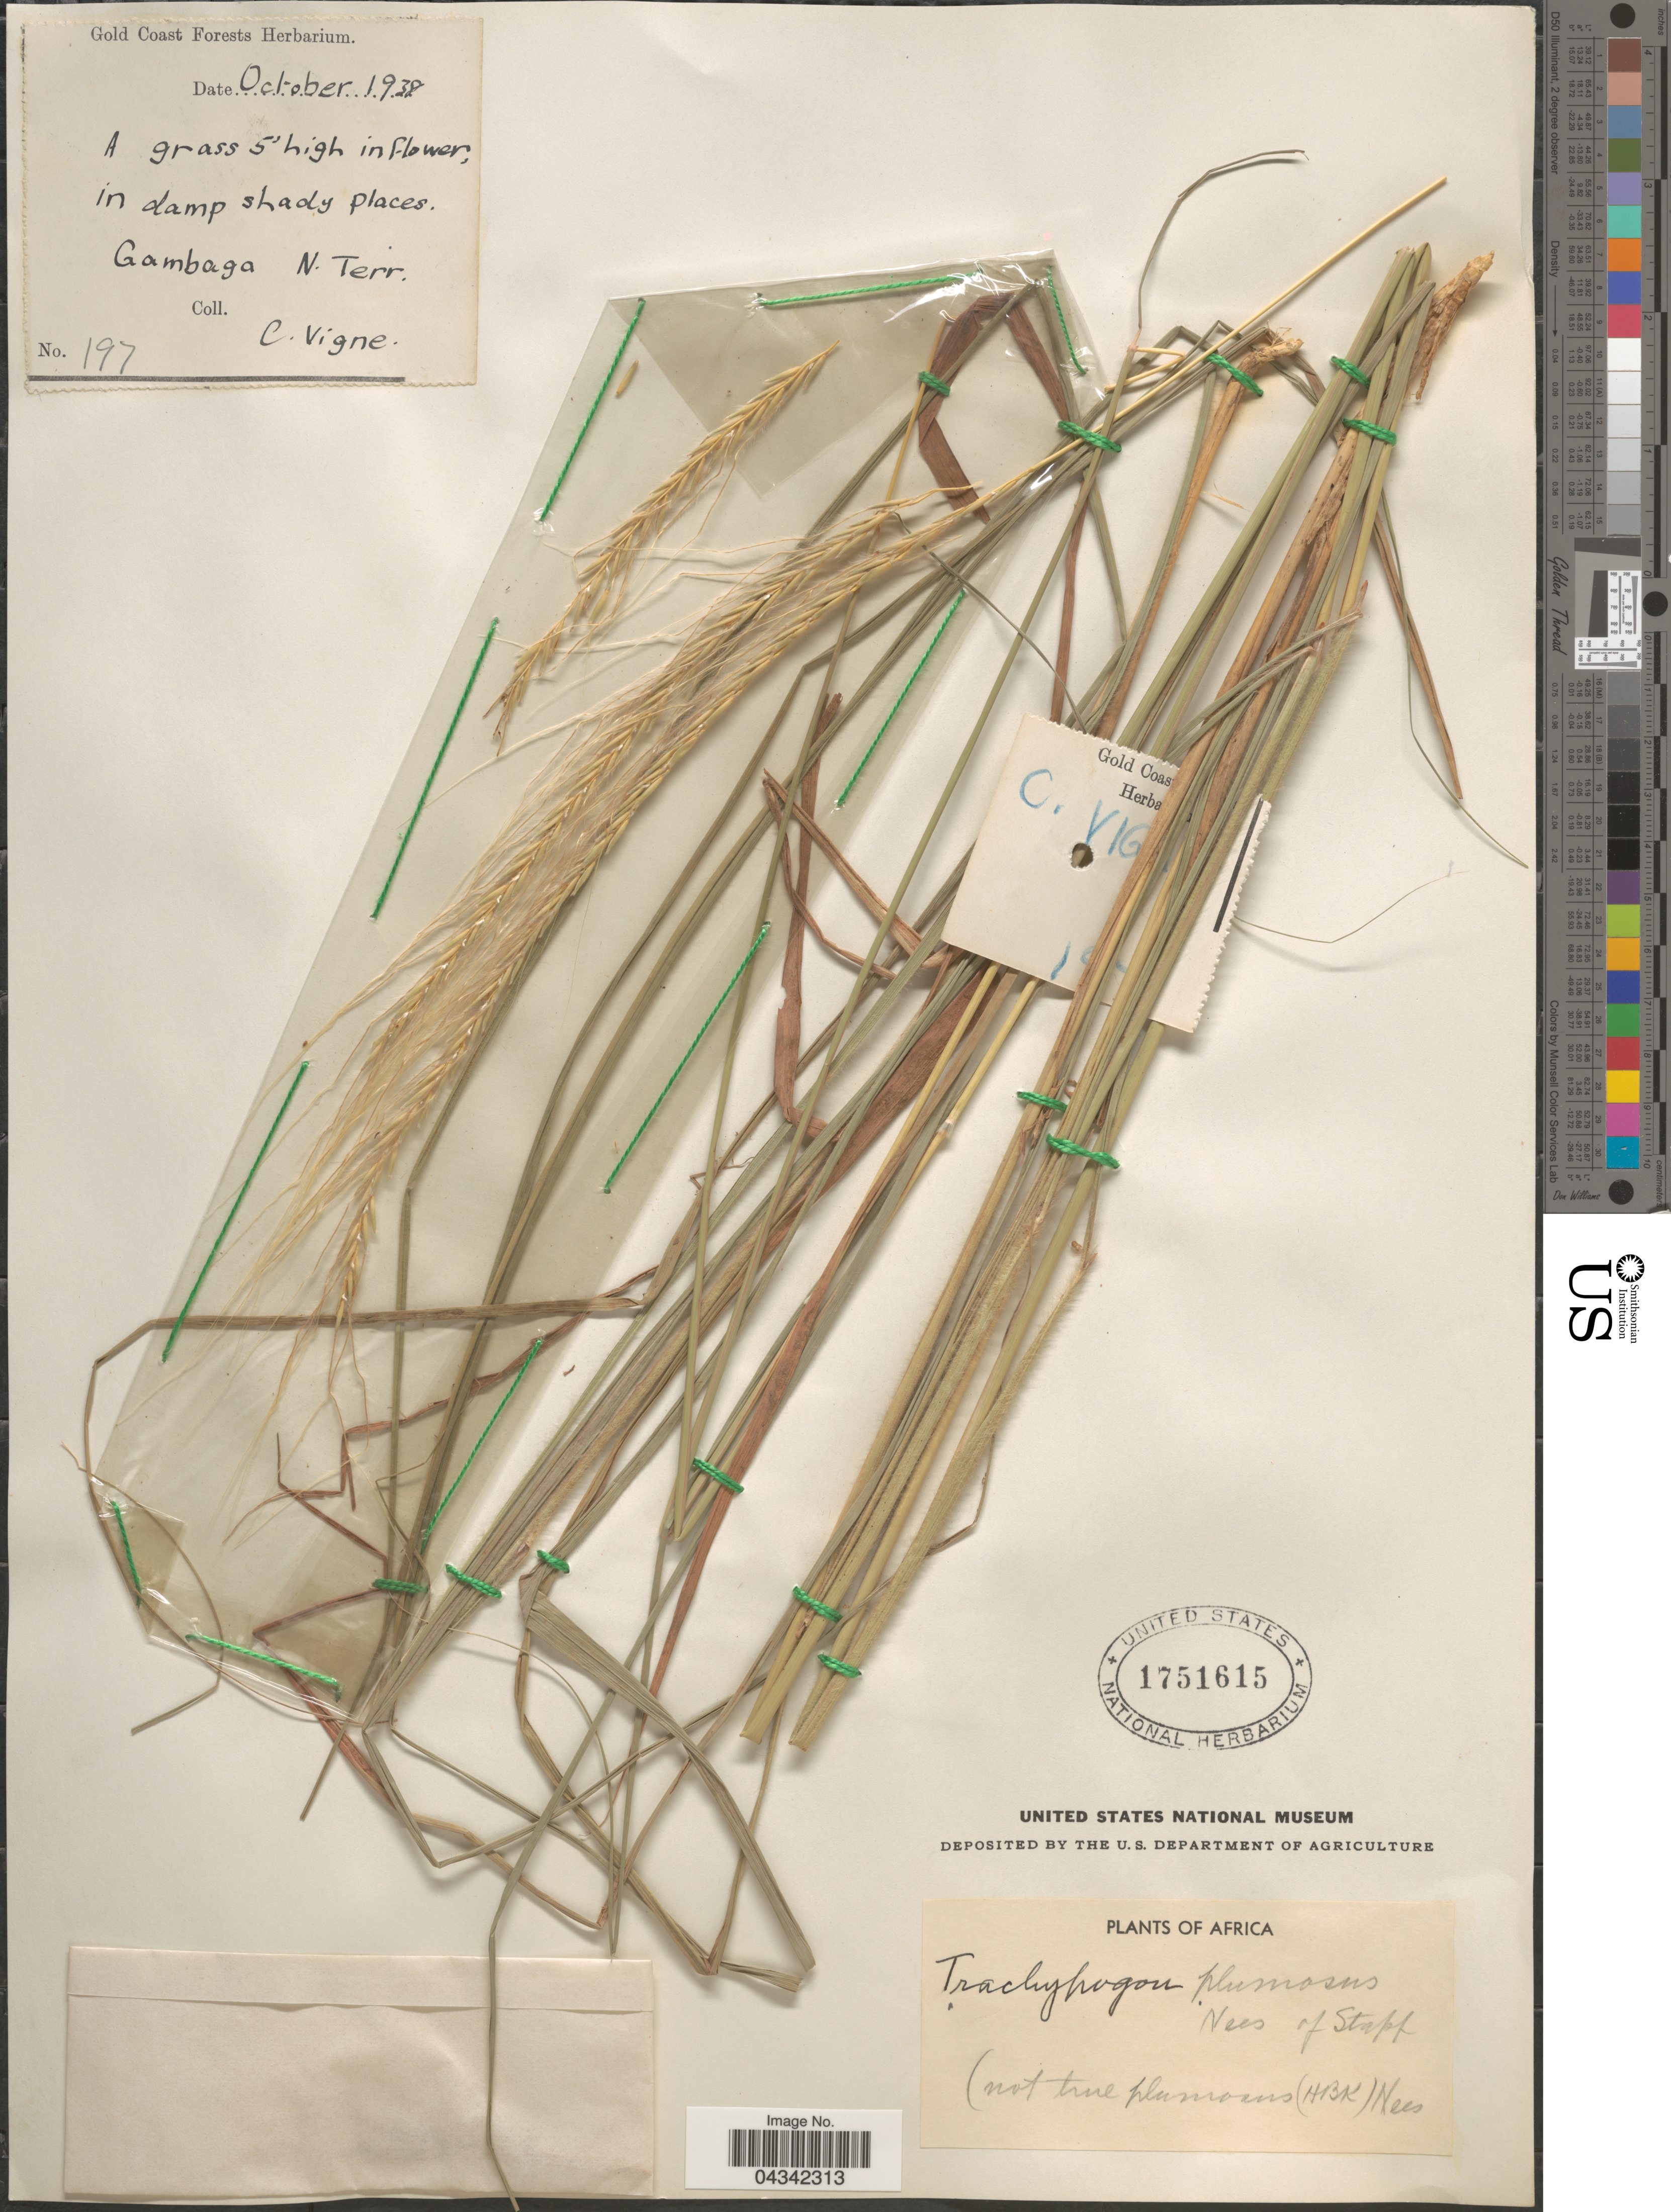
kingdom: Plantae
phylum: Tracheophyta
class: Liliopsida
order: Poales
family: Poaceae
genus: Trachypogon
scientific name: Trachypogon spicatus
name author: (L. f.) Kuntze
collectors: C. Vigne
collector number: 197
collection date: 1938-10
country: Ghana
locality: In damp shady places. Gambaga. N. Terr. Africa.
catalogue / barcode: US 1751615